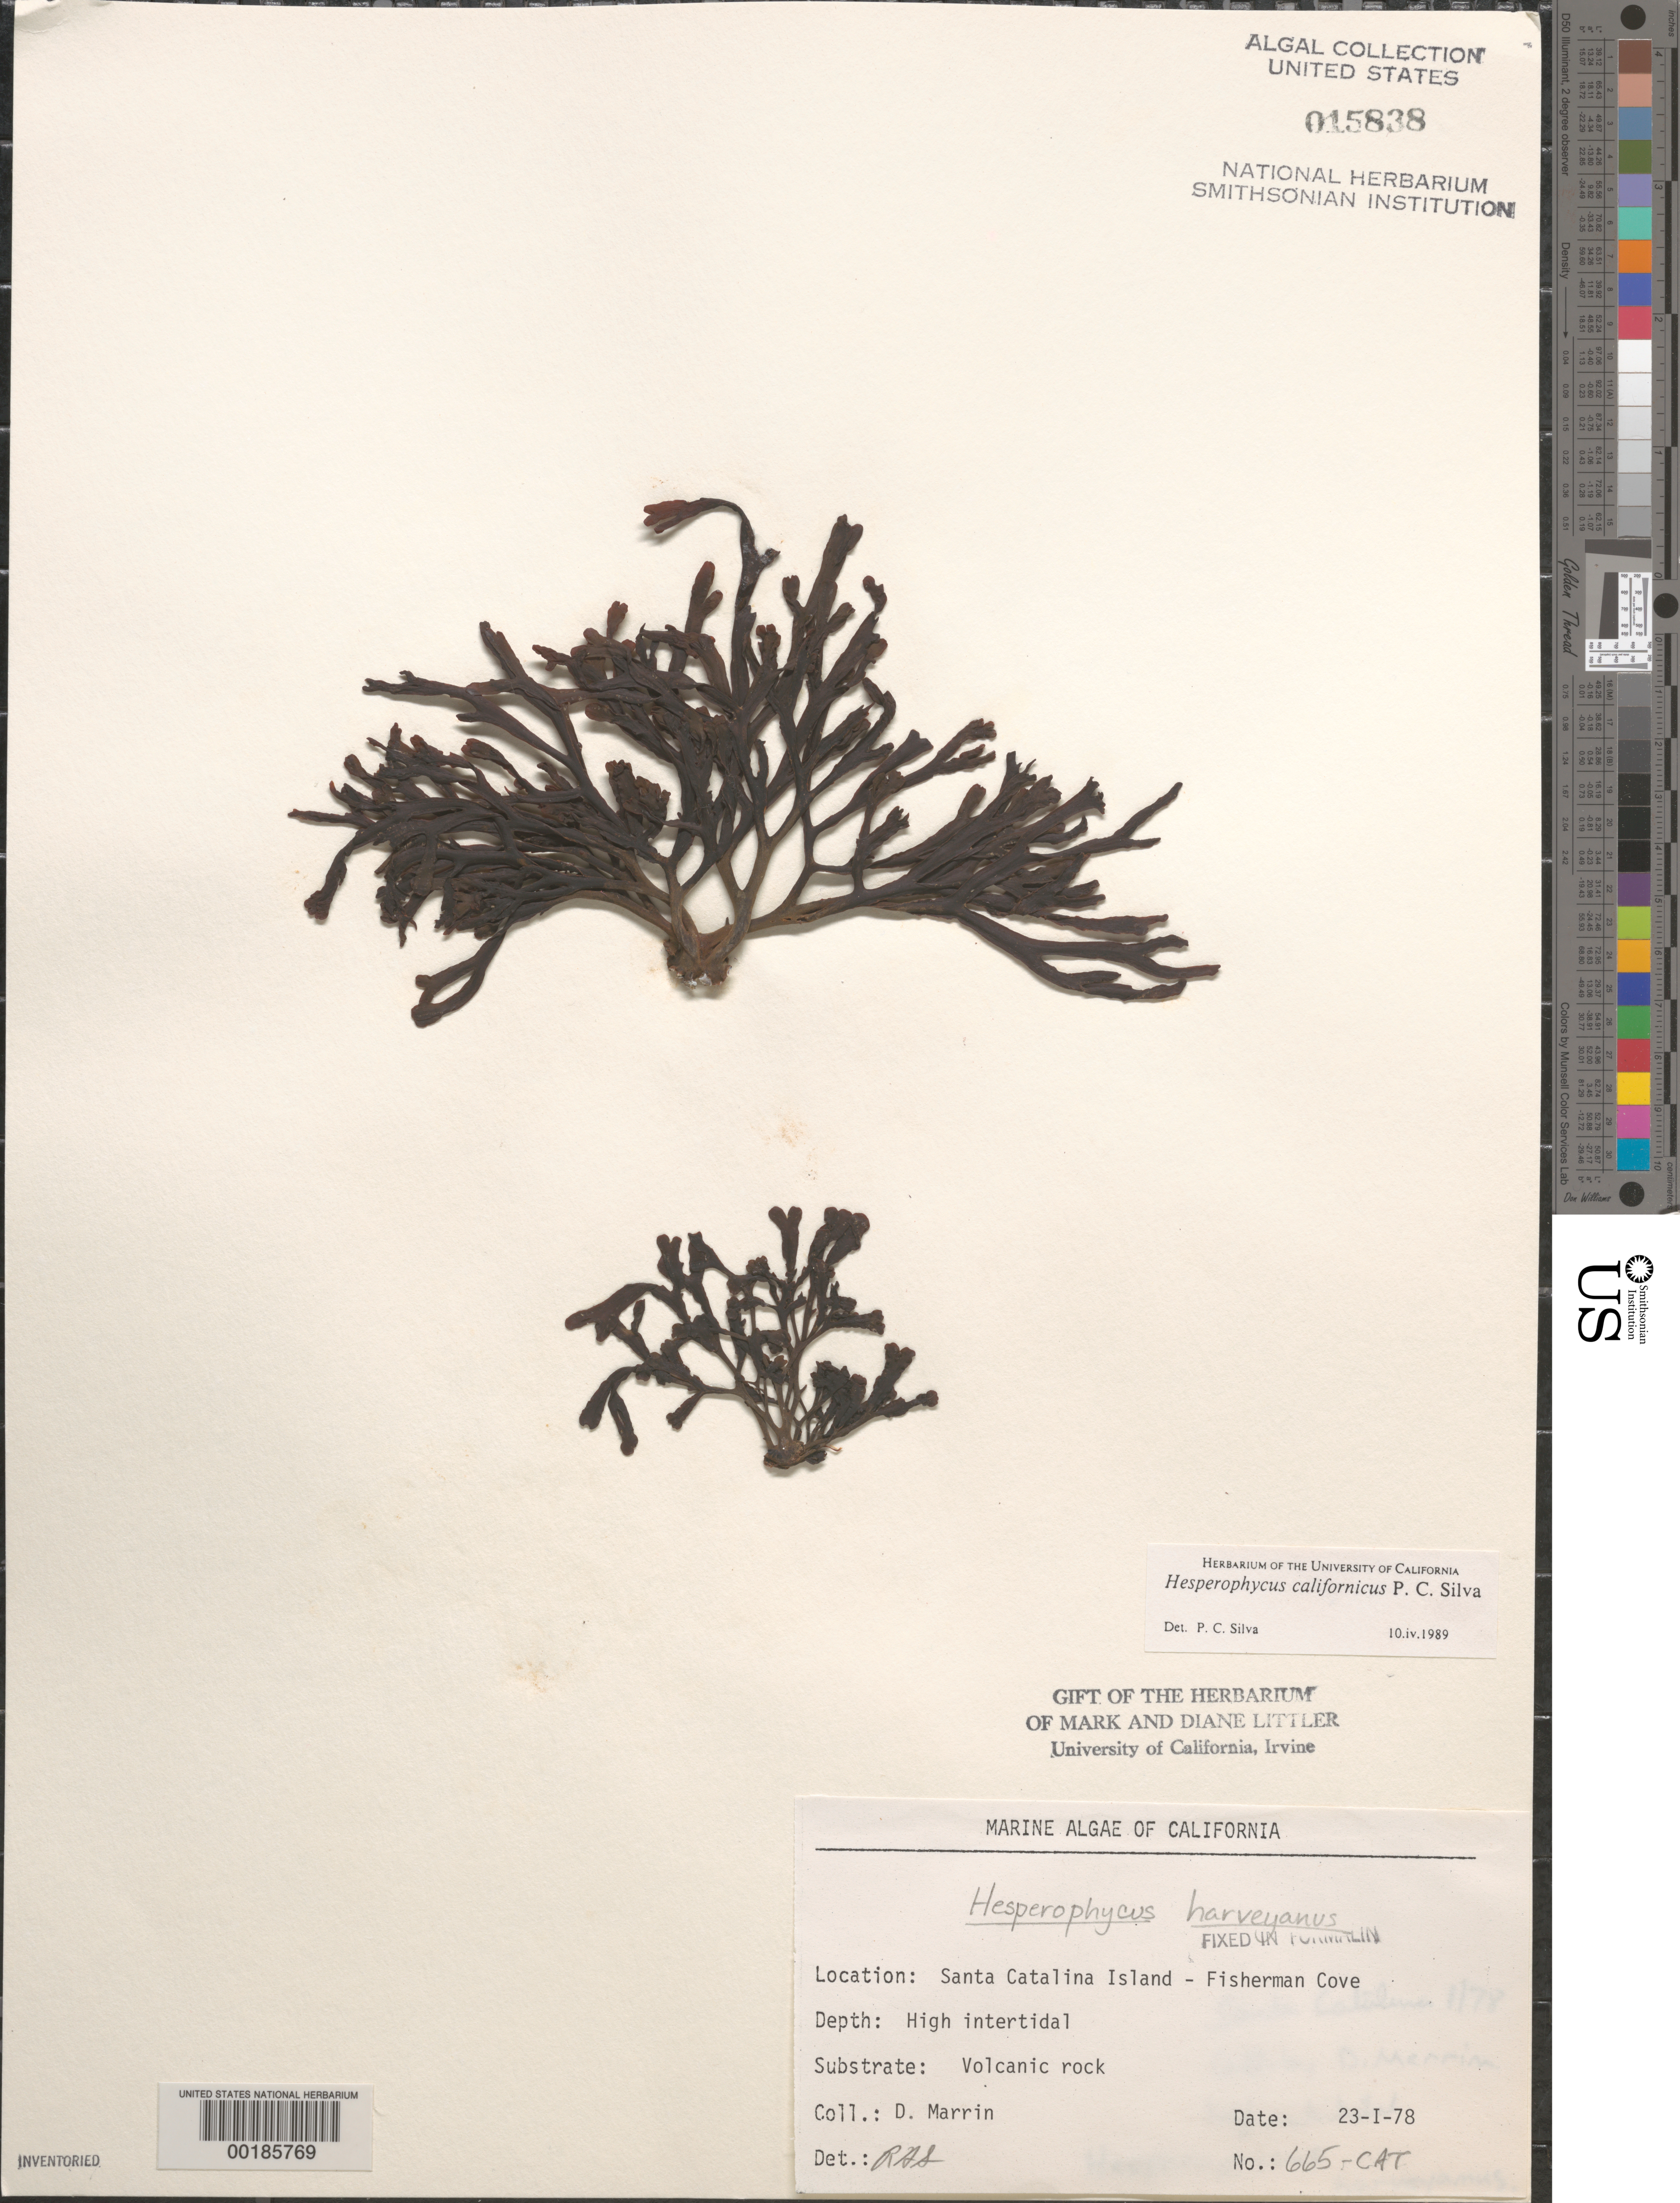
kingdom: Chromista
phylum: Ochrophyta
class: Phaeophyceae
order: Fucales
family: Fucaceae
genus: Hesperophycus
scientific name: Hesperophycus californicus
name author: P.C. Silva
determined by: Silva, P. C.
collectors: D. Marrin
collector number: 665-CAT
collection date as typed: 23 Jan 1978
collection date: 1978-01-23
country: United States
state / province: California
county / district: Los Angeles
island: Santa Catalina Island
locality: Fishermen Cove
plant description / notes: BLM-SOCALBIGHT Rocky Intertidal Survey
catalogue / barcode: US 15838